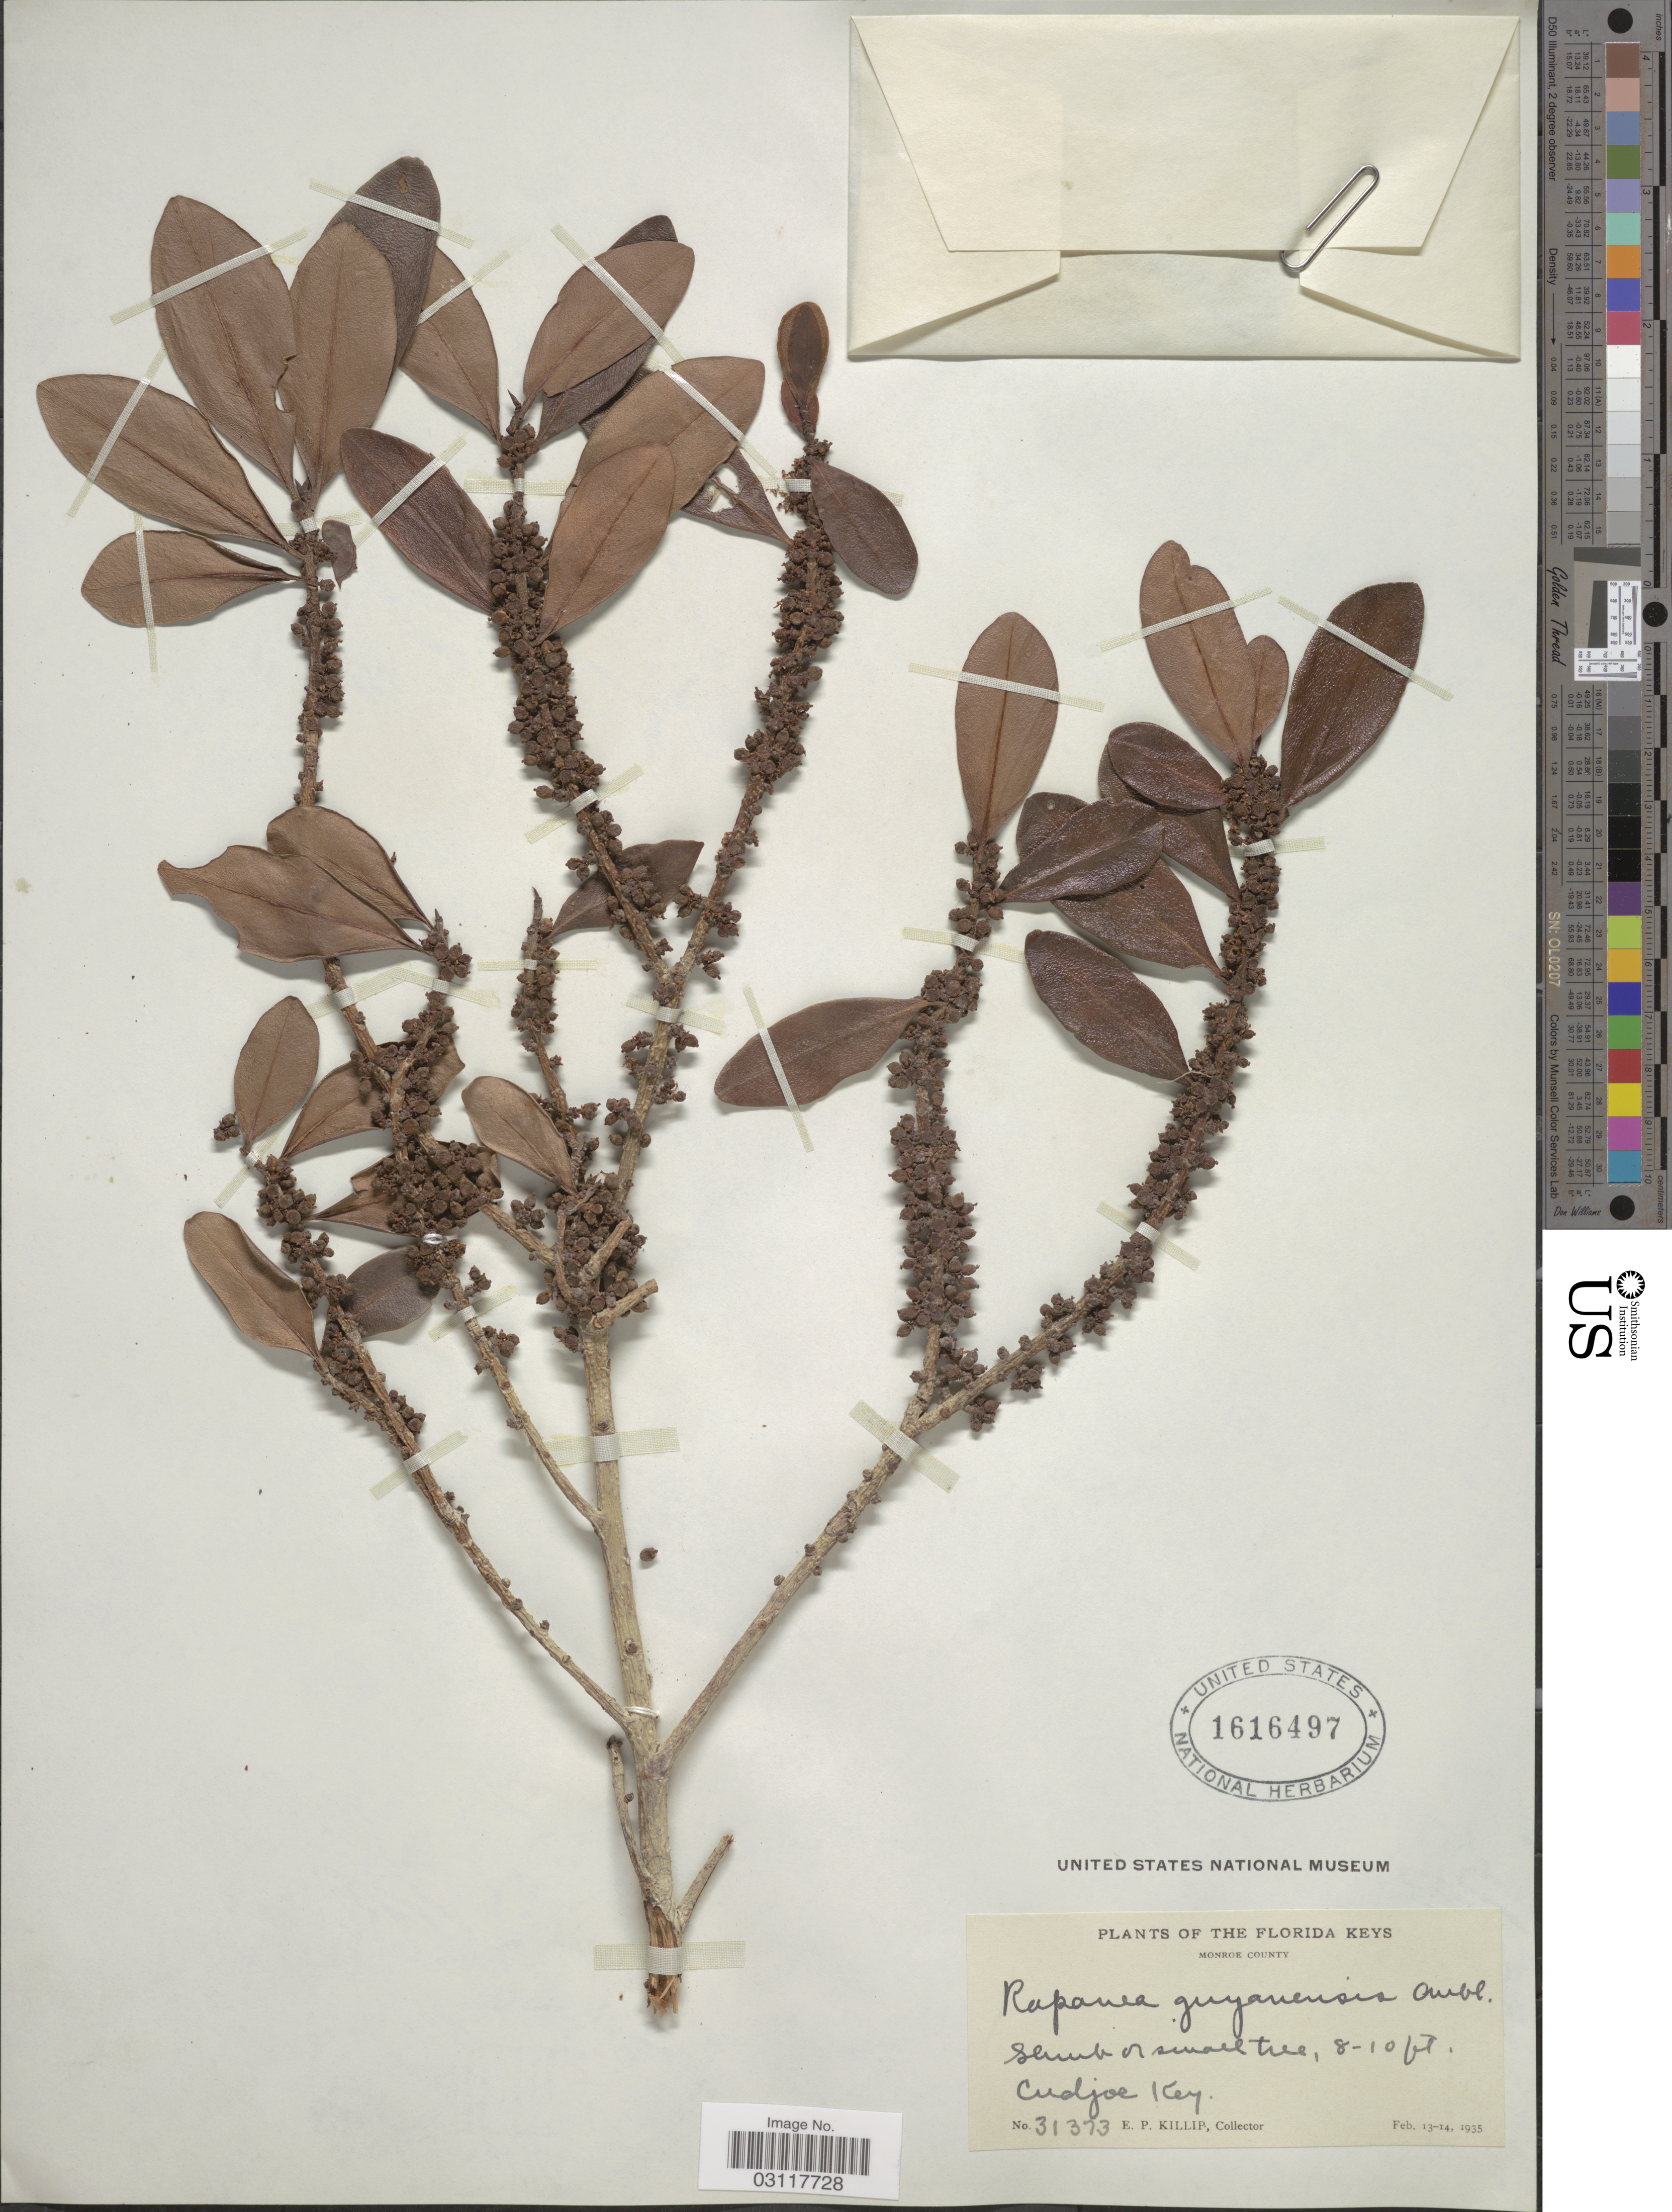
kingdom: Plantae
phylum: Tracheophyta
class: Magnoliopsida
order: Ericales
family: Primulaceae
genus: Rapanea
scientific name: Rapanea guianensis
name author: Aubl.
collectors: E. P. Killip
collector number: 31373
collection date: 1935-02-13/1935-02-14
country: United States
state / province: Florida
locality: The Florida Keys, Monroe County, Cudjoe Key.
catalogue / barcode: US 1616497